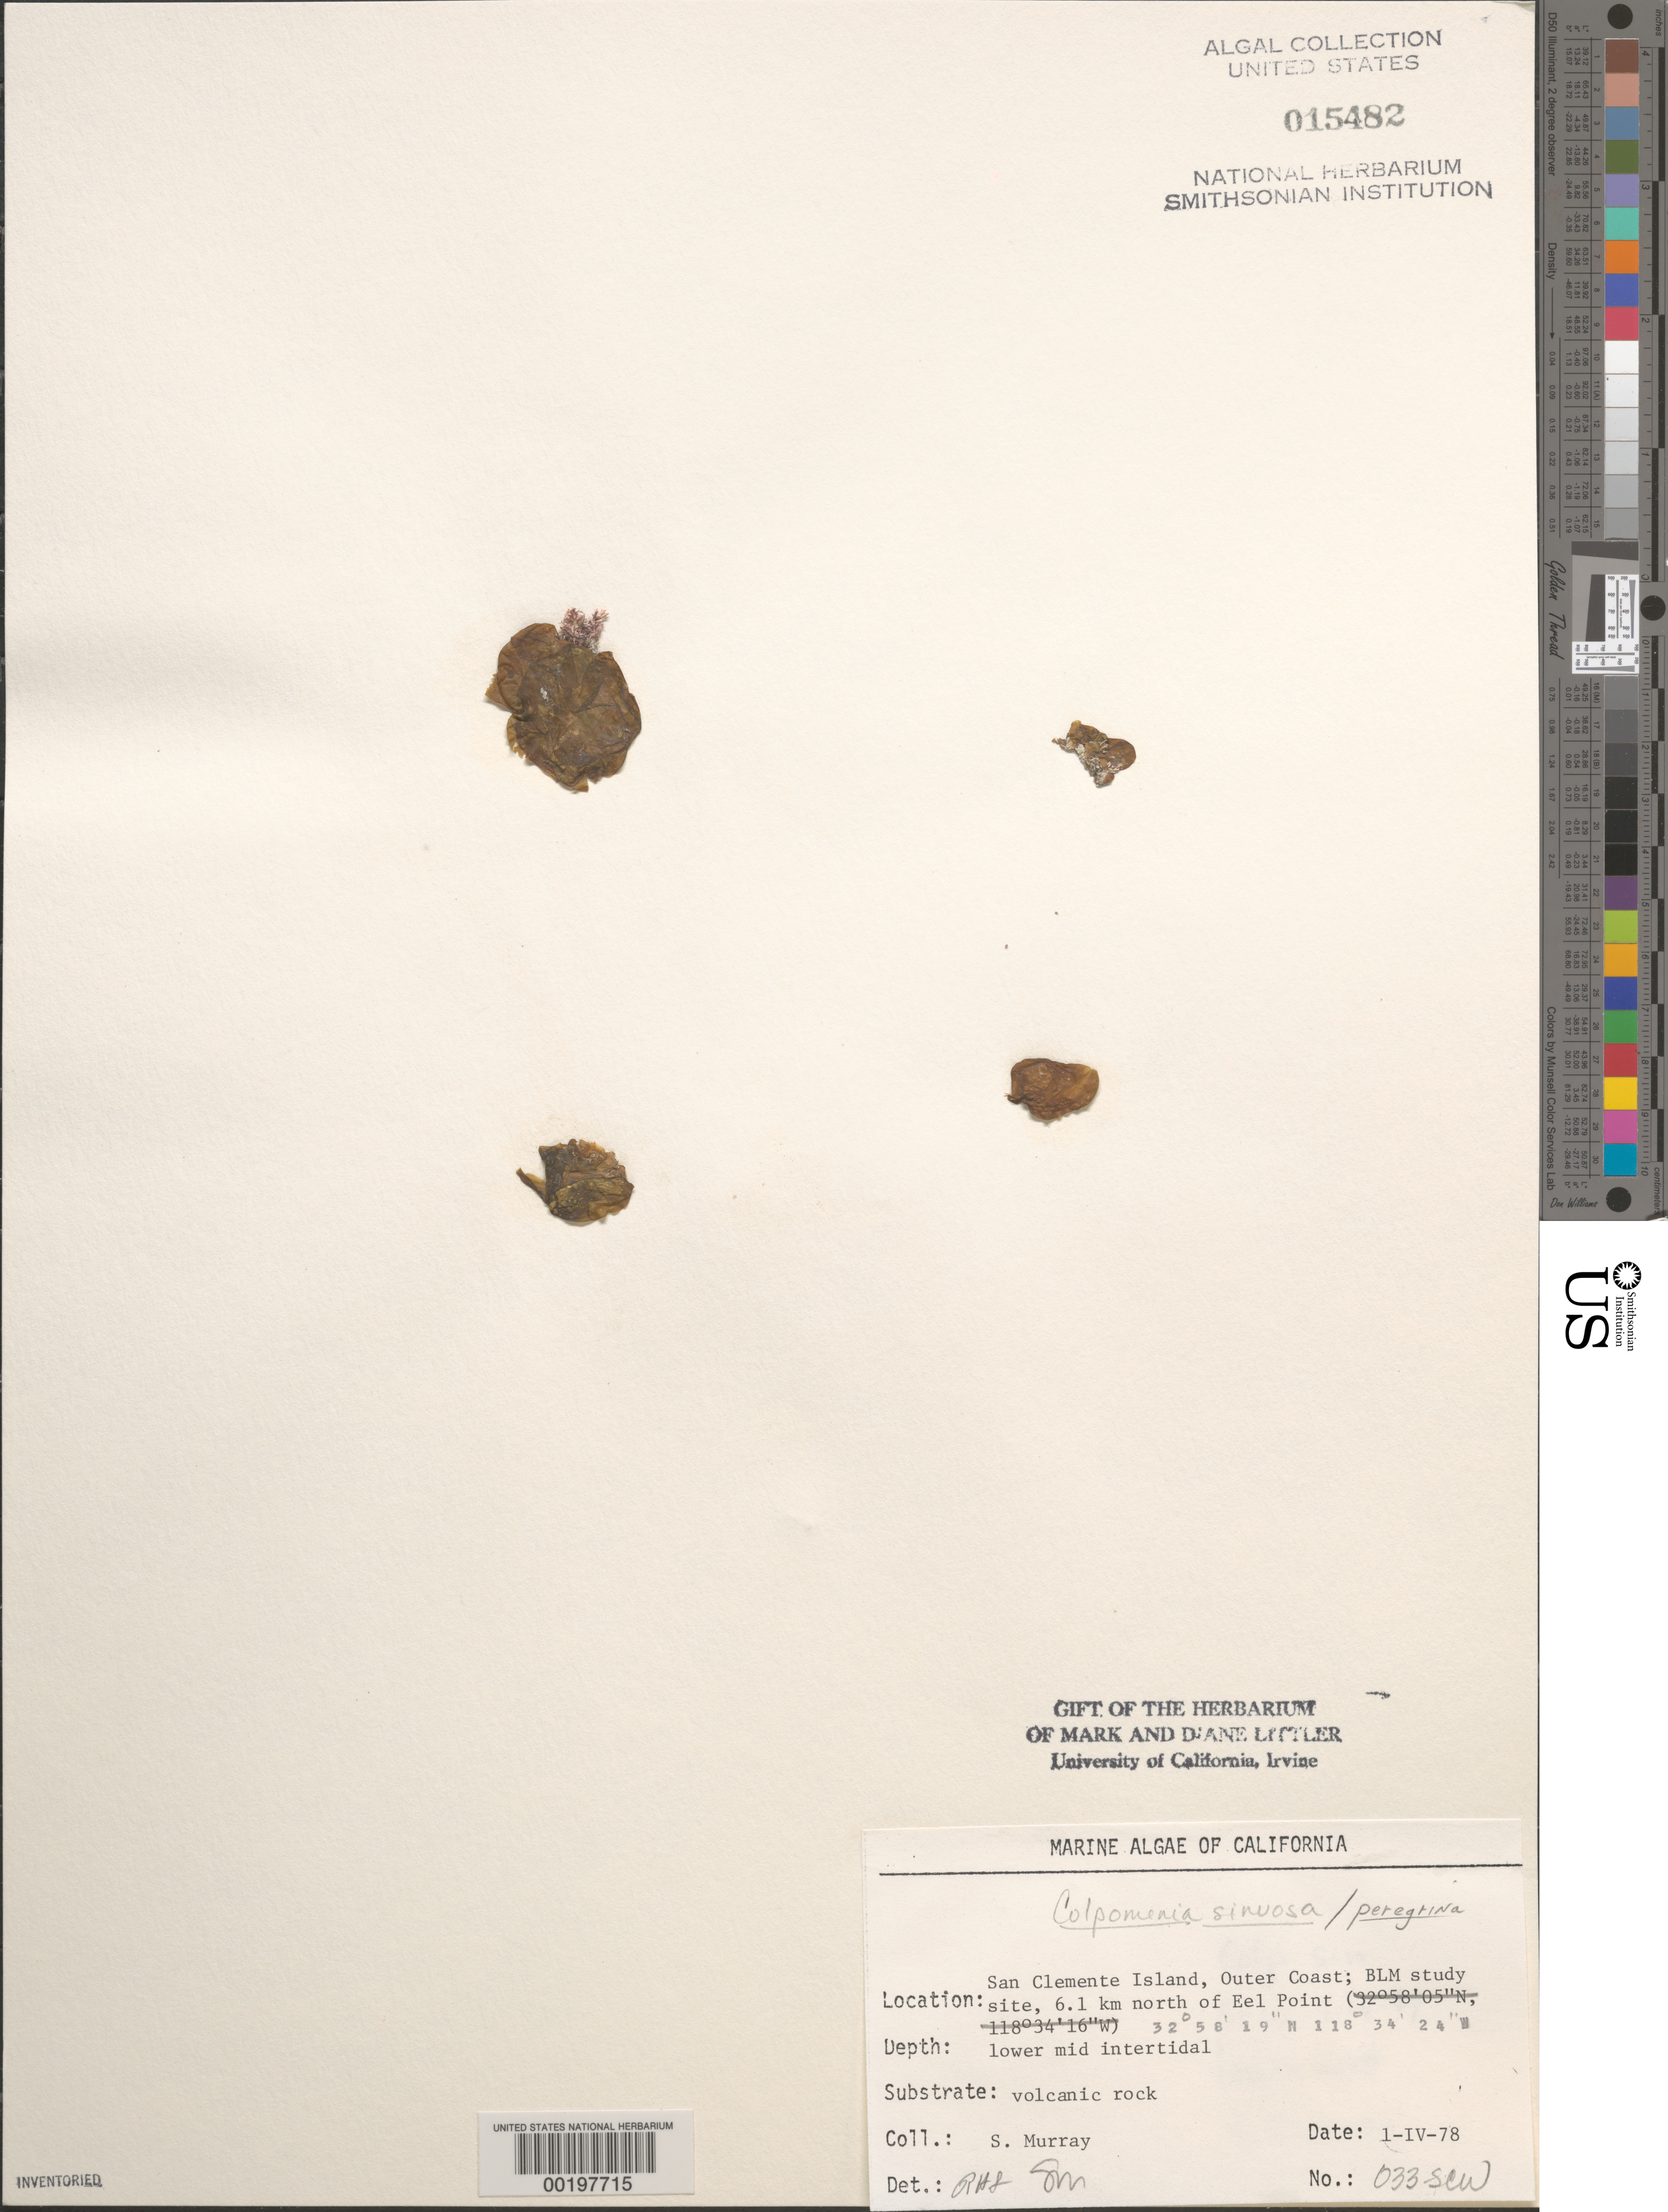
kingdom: Chromista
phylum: Ochrophyta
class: Phaeophyceae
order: Scytosiphonales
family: Scytosiphonaceae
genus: Colpomenia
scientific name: Colpomenia sinuosa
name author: (K. Mert. ex Roth) Derbes & Solier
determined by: Sims, Robert H.; Murray, S. N.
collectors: S. N. Murray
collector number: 033-scw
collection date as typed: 01 Apr 1978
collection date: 1978-04-01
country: United States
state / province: California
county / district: Los Angeles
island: San Clemente Island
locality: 6.1 km north of Eel Point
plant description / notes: BLM-SOCALBIGHT Rocky Intertidal Survey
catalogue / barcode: US 15482